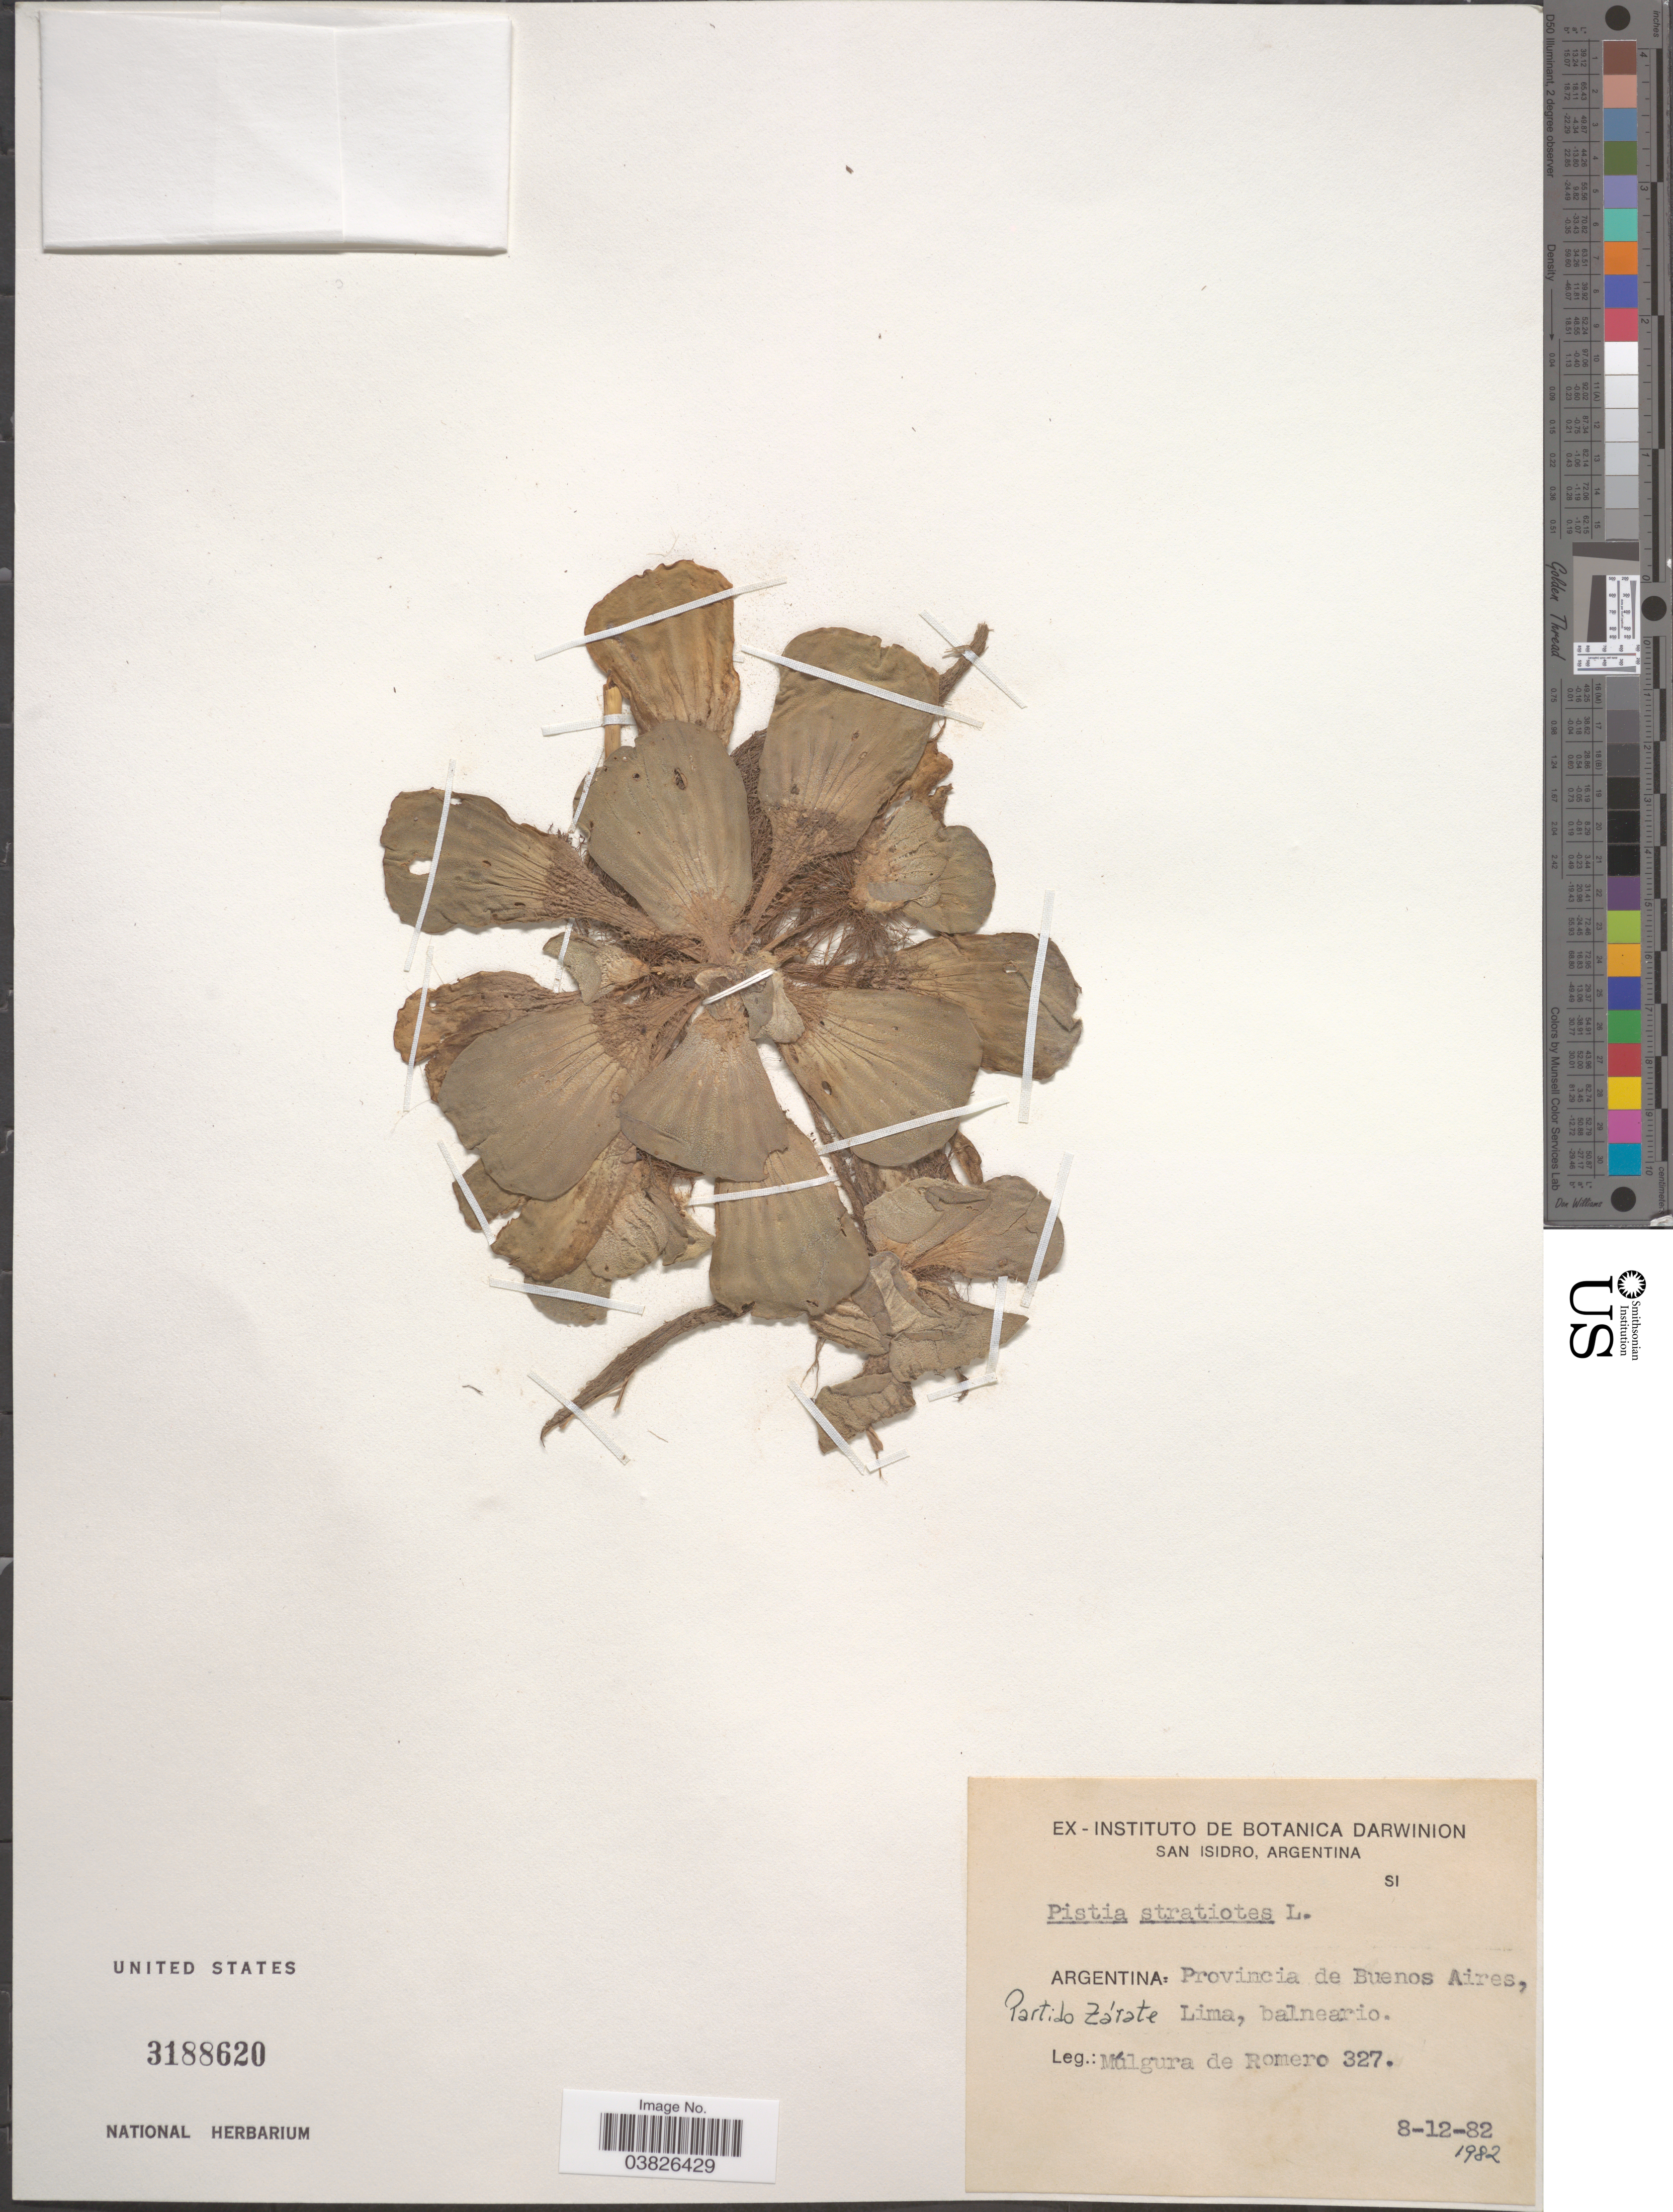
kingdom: Plantae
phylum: Tracheophyta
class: Liliopsida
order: Alismatales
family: Araceae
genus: Pistia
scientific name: Pistia stratiotes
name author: L.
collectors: M. E. Múlgura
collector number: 327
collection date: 1982-12-08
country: Argentina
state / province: Buenos Aires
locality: Partido Zárate Lima, balneario.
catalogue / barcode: US 3188620